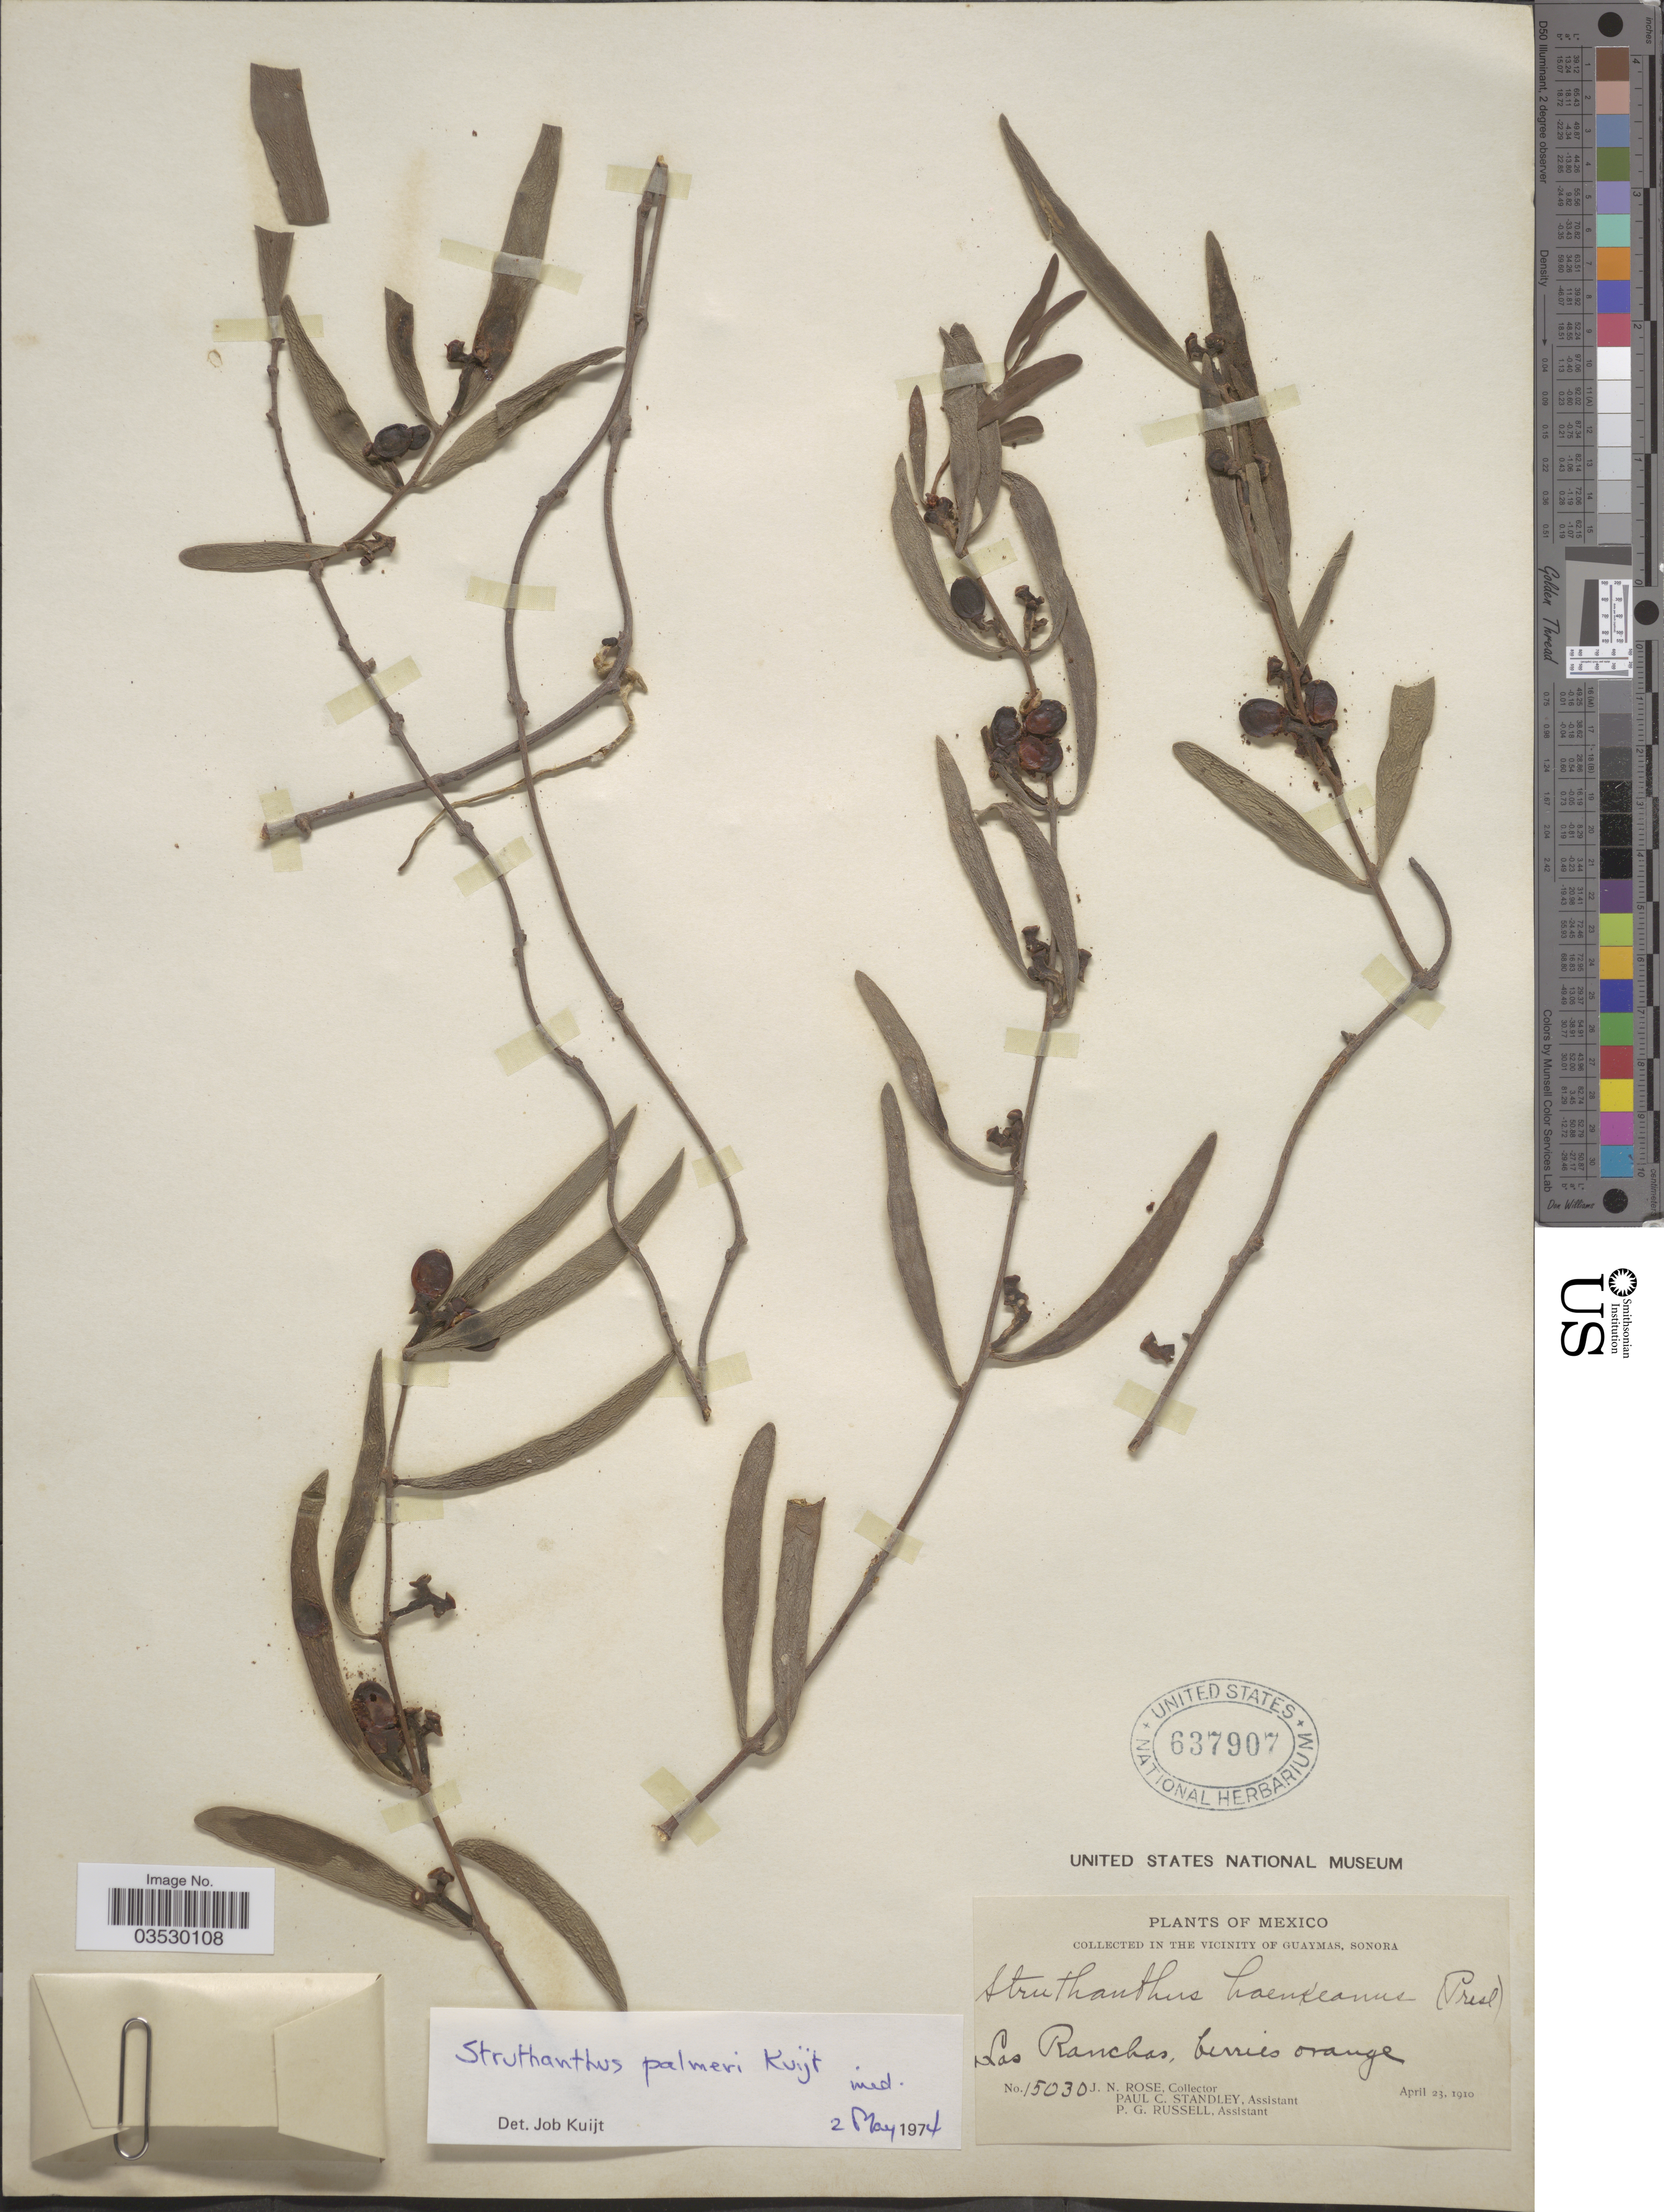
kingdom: Plantae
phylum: Tracheophyta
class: Magnoliopsida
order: Santalales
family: Loranthaceae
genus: Struthanthus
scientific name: Struthanthus palmeri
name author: Kuijt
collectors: J. N. Rose, P. C. Standley & P. G. Russell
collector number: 15030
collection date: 1910-04-23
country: Mexico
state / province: Sonora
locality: In the Vicinity of Guaymas. Las Ranchas.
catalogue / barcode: US 637907